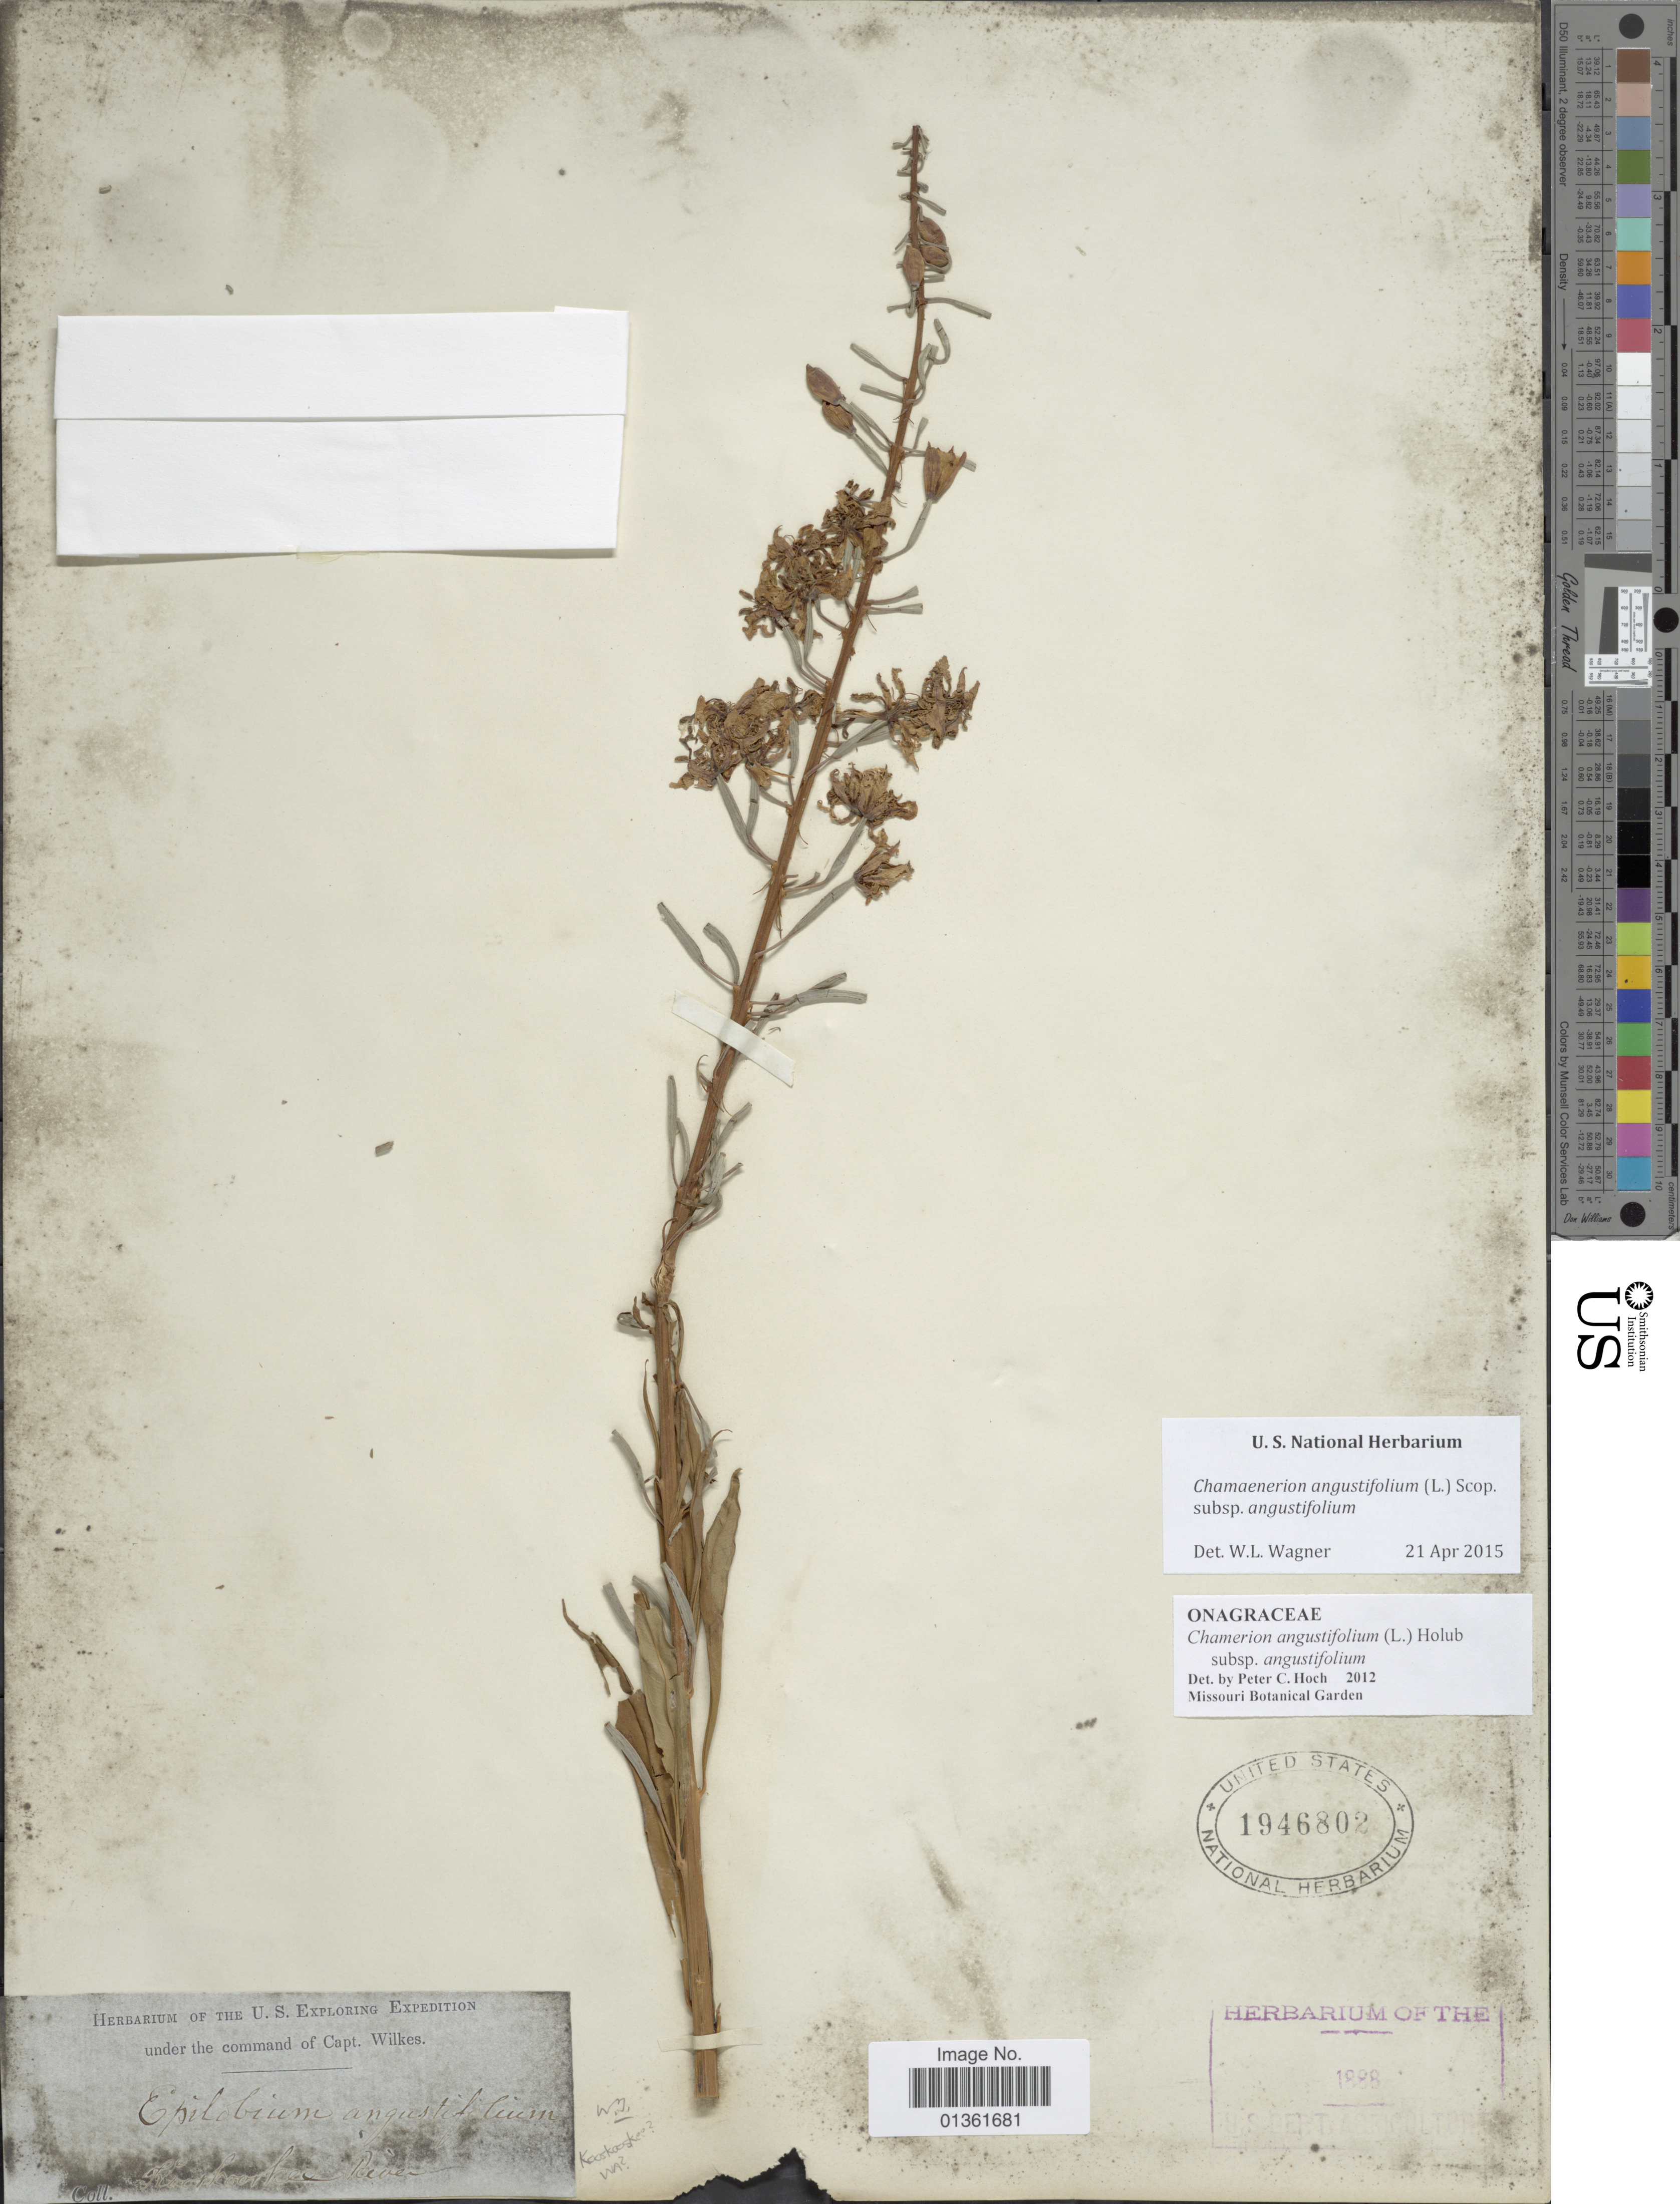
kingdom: Plantae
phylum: Tracheophyta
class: Magnoliopsida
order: Myrtales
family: Onagraceae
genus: Chamaenerion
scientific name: Chamaenerion angustifolium subsp. angustifolium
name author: (L.) Scop.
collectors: Wilkes Explor. Exped.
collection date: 1838/1842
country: United States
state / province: Washington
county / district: Franklin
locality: Snake River (=Kooskooskee River)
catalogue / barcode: US 1946802